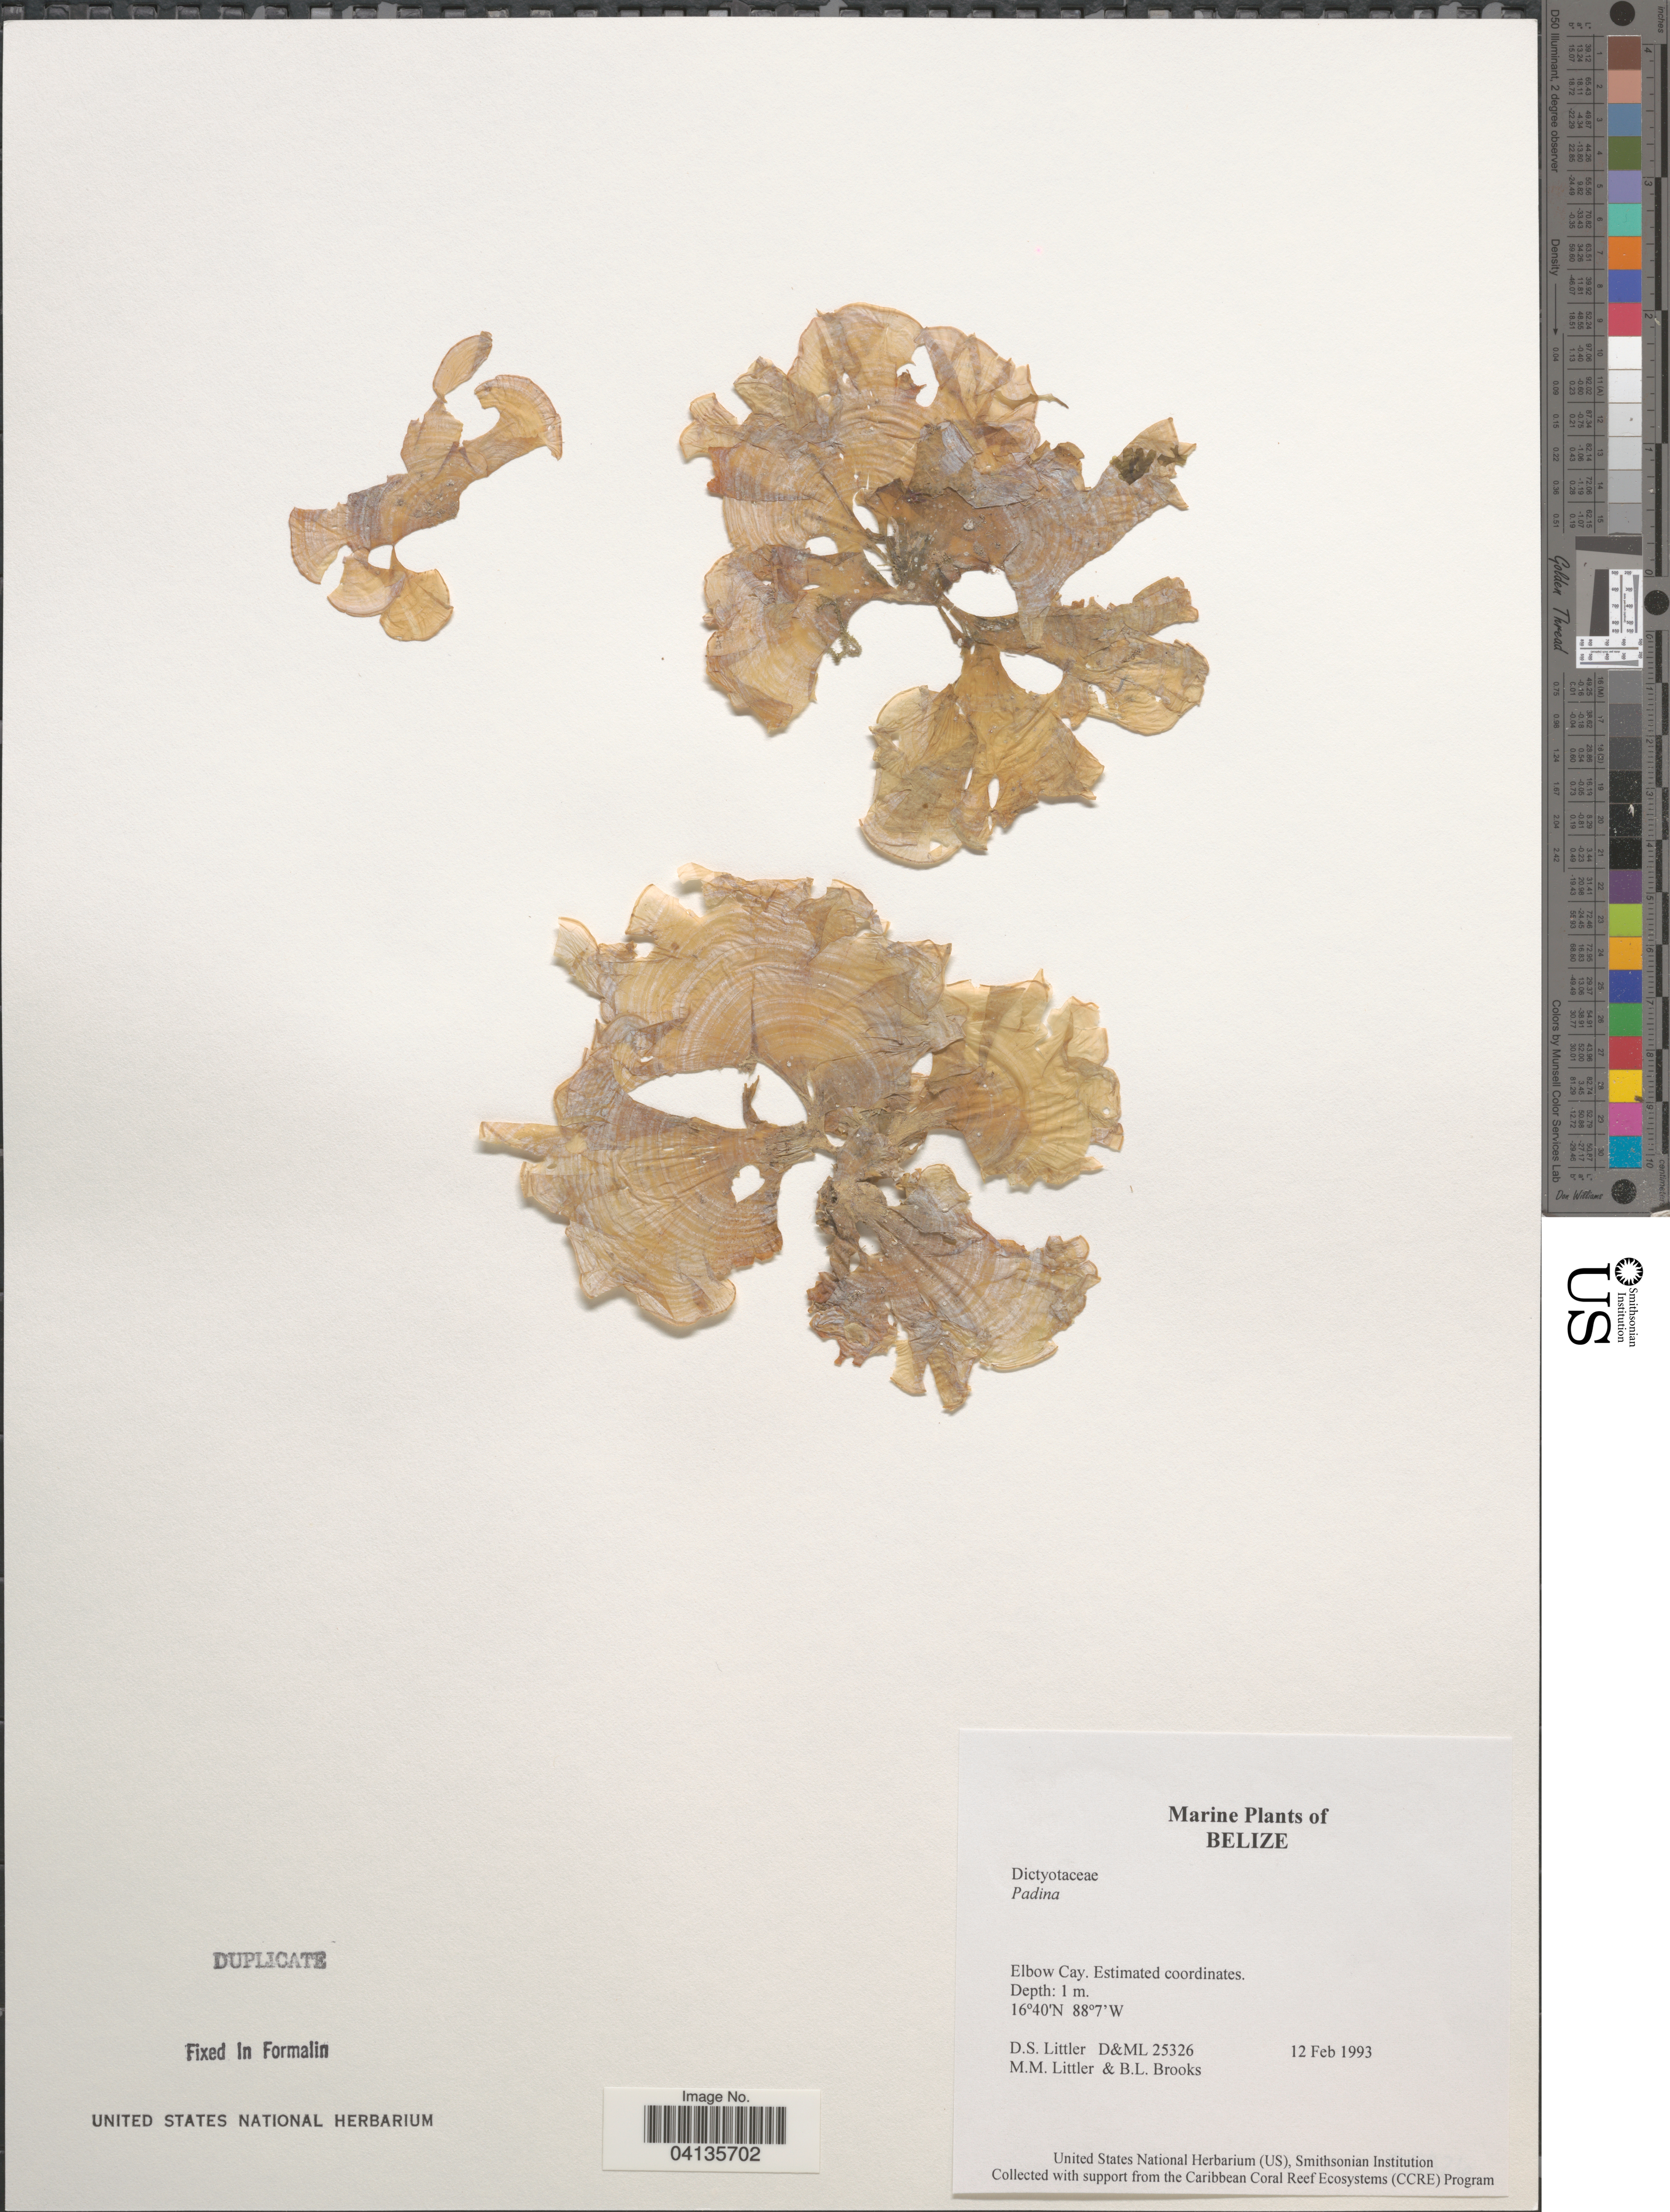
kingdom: Chromista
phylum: Ochrophyta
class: Phaeophyceae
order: Dictyotales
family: Dictyotaceae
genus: Padina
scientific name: Padina sp.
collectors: D. S. Littler & B. Brooks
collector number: D&ML25326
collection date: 1993-02-12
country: Belize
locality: Elbow Cay.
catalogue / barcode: US 238711